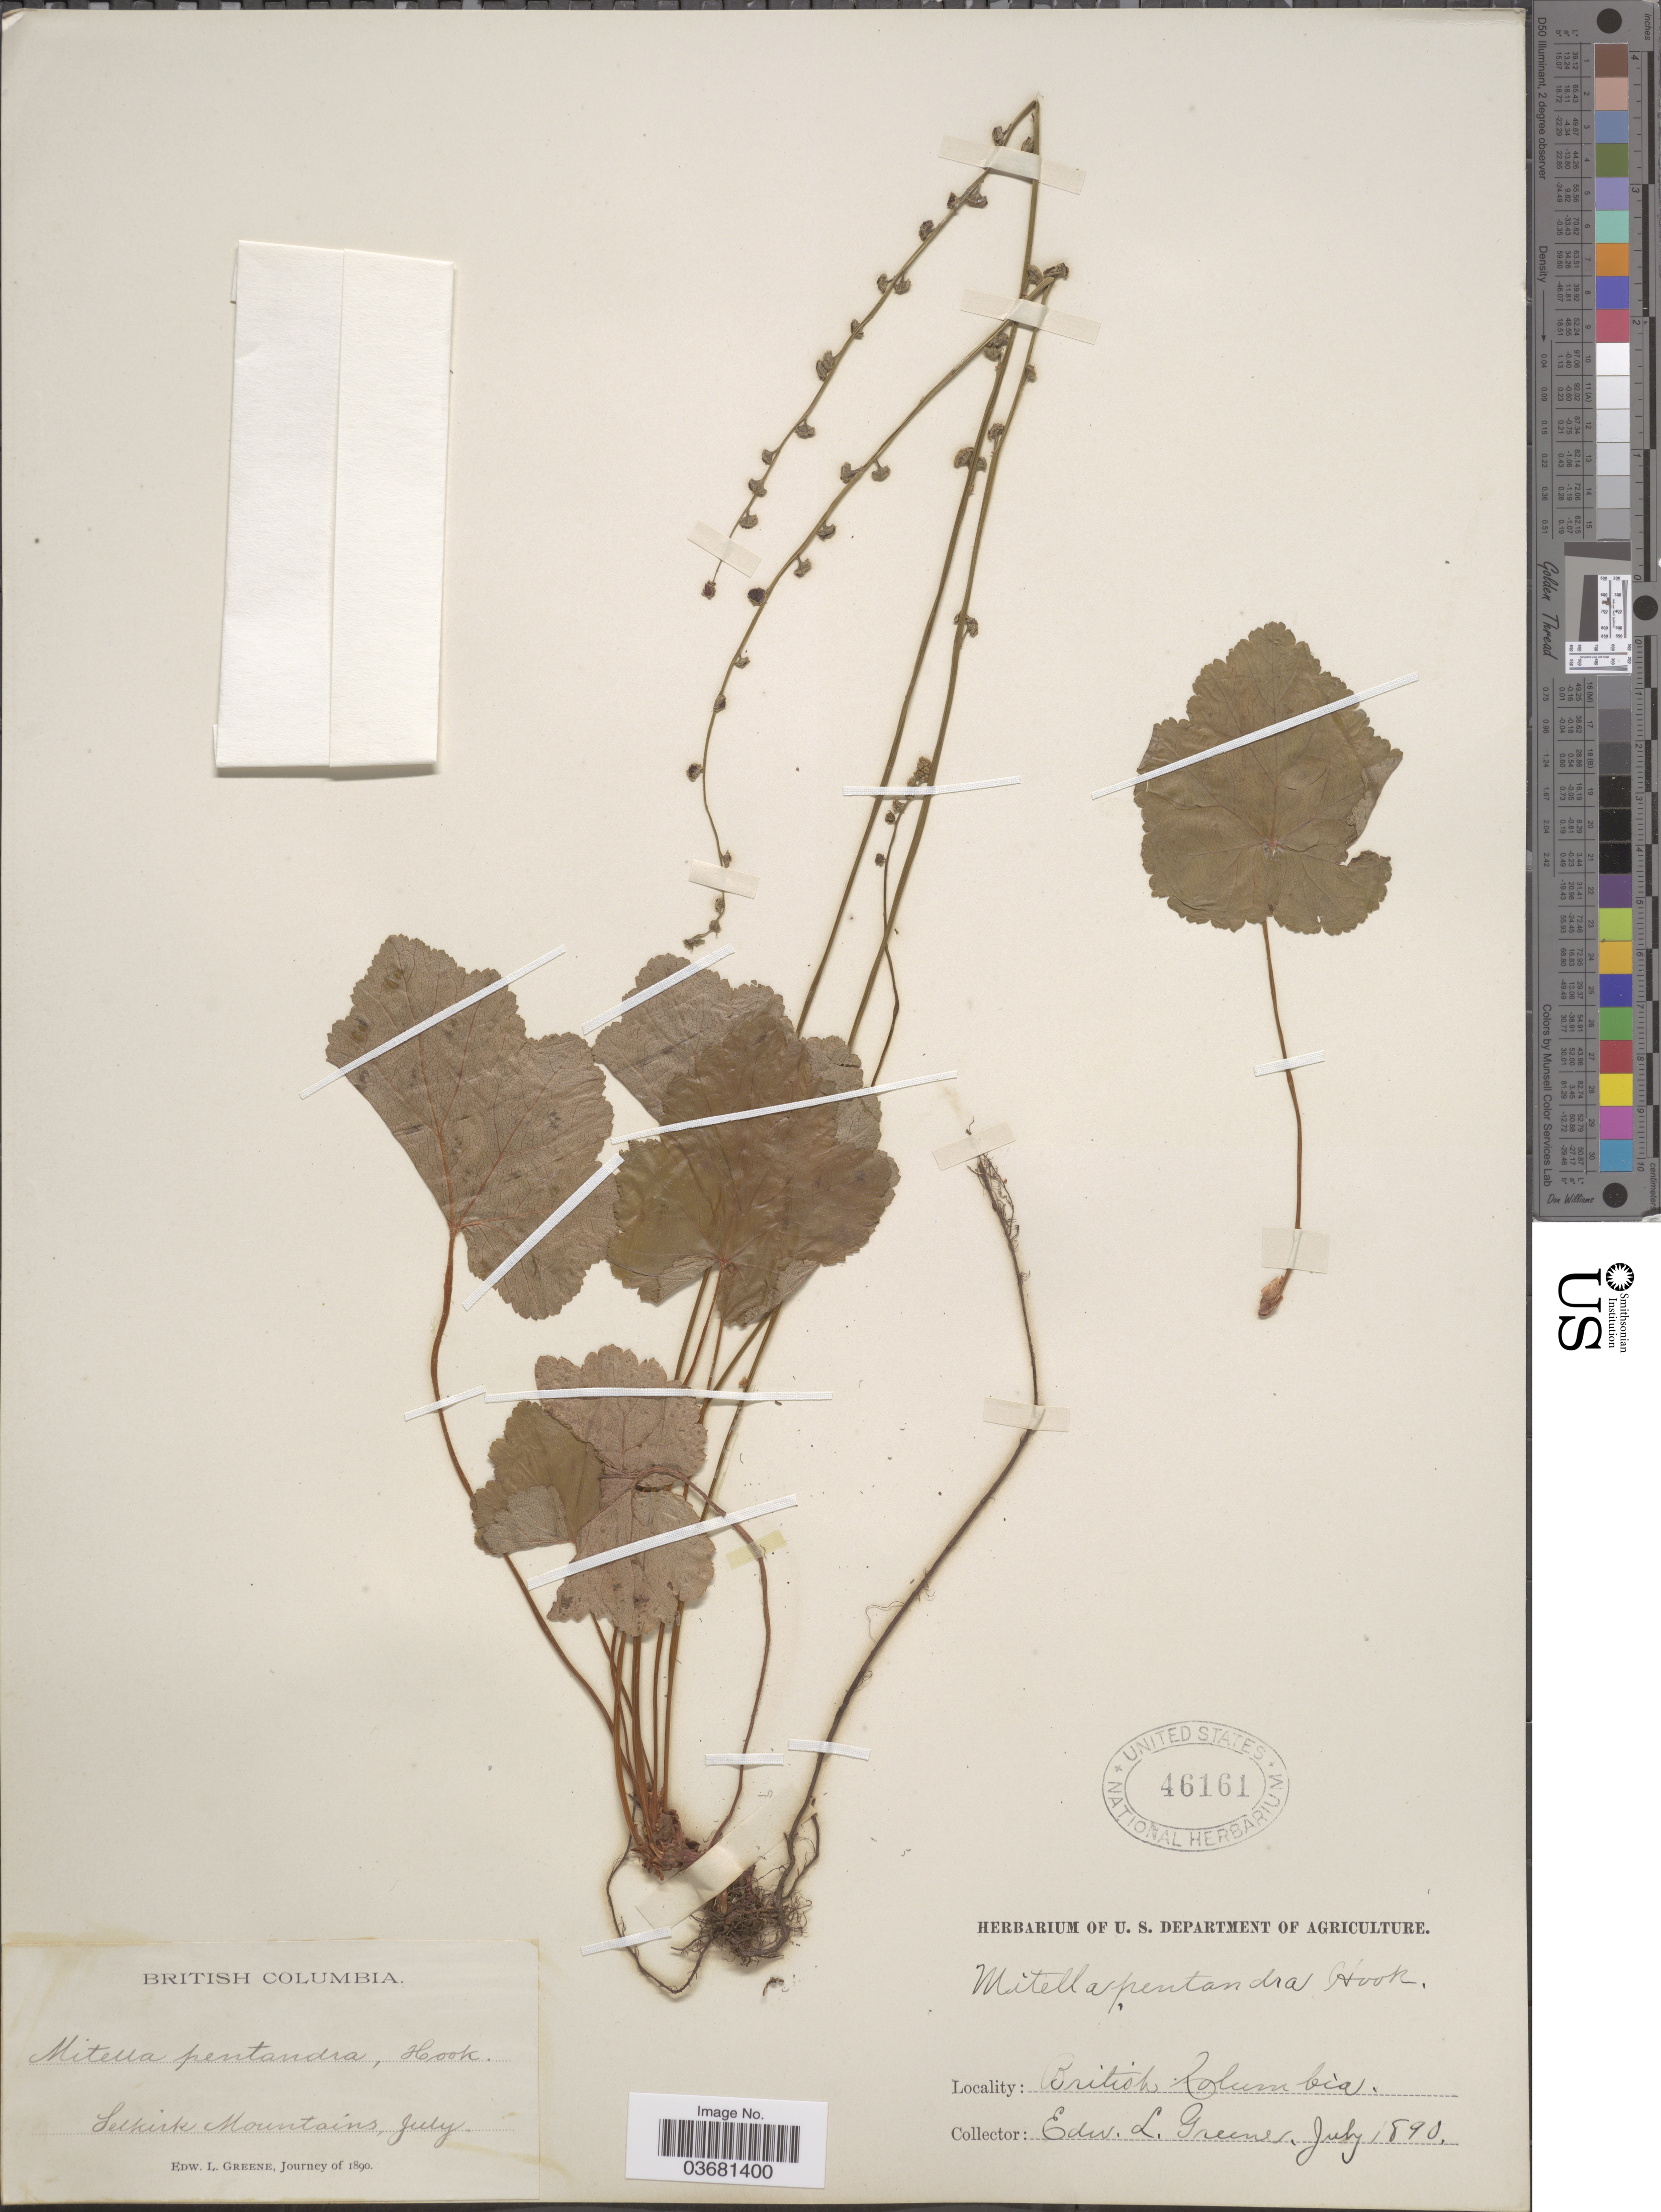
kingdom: Plantae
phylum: Tracheophyta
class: Magnoliopsida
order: Saxifragales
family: Saxifragaceae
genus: Mitella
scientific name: Mitella pentandra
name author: Hook.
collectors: E. L. Greene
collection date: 1890-07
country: Canada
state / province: British Columbia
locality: Selkirk Mountains.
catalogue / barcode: US 46161